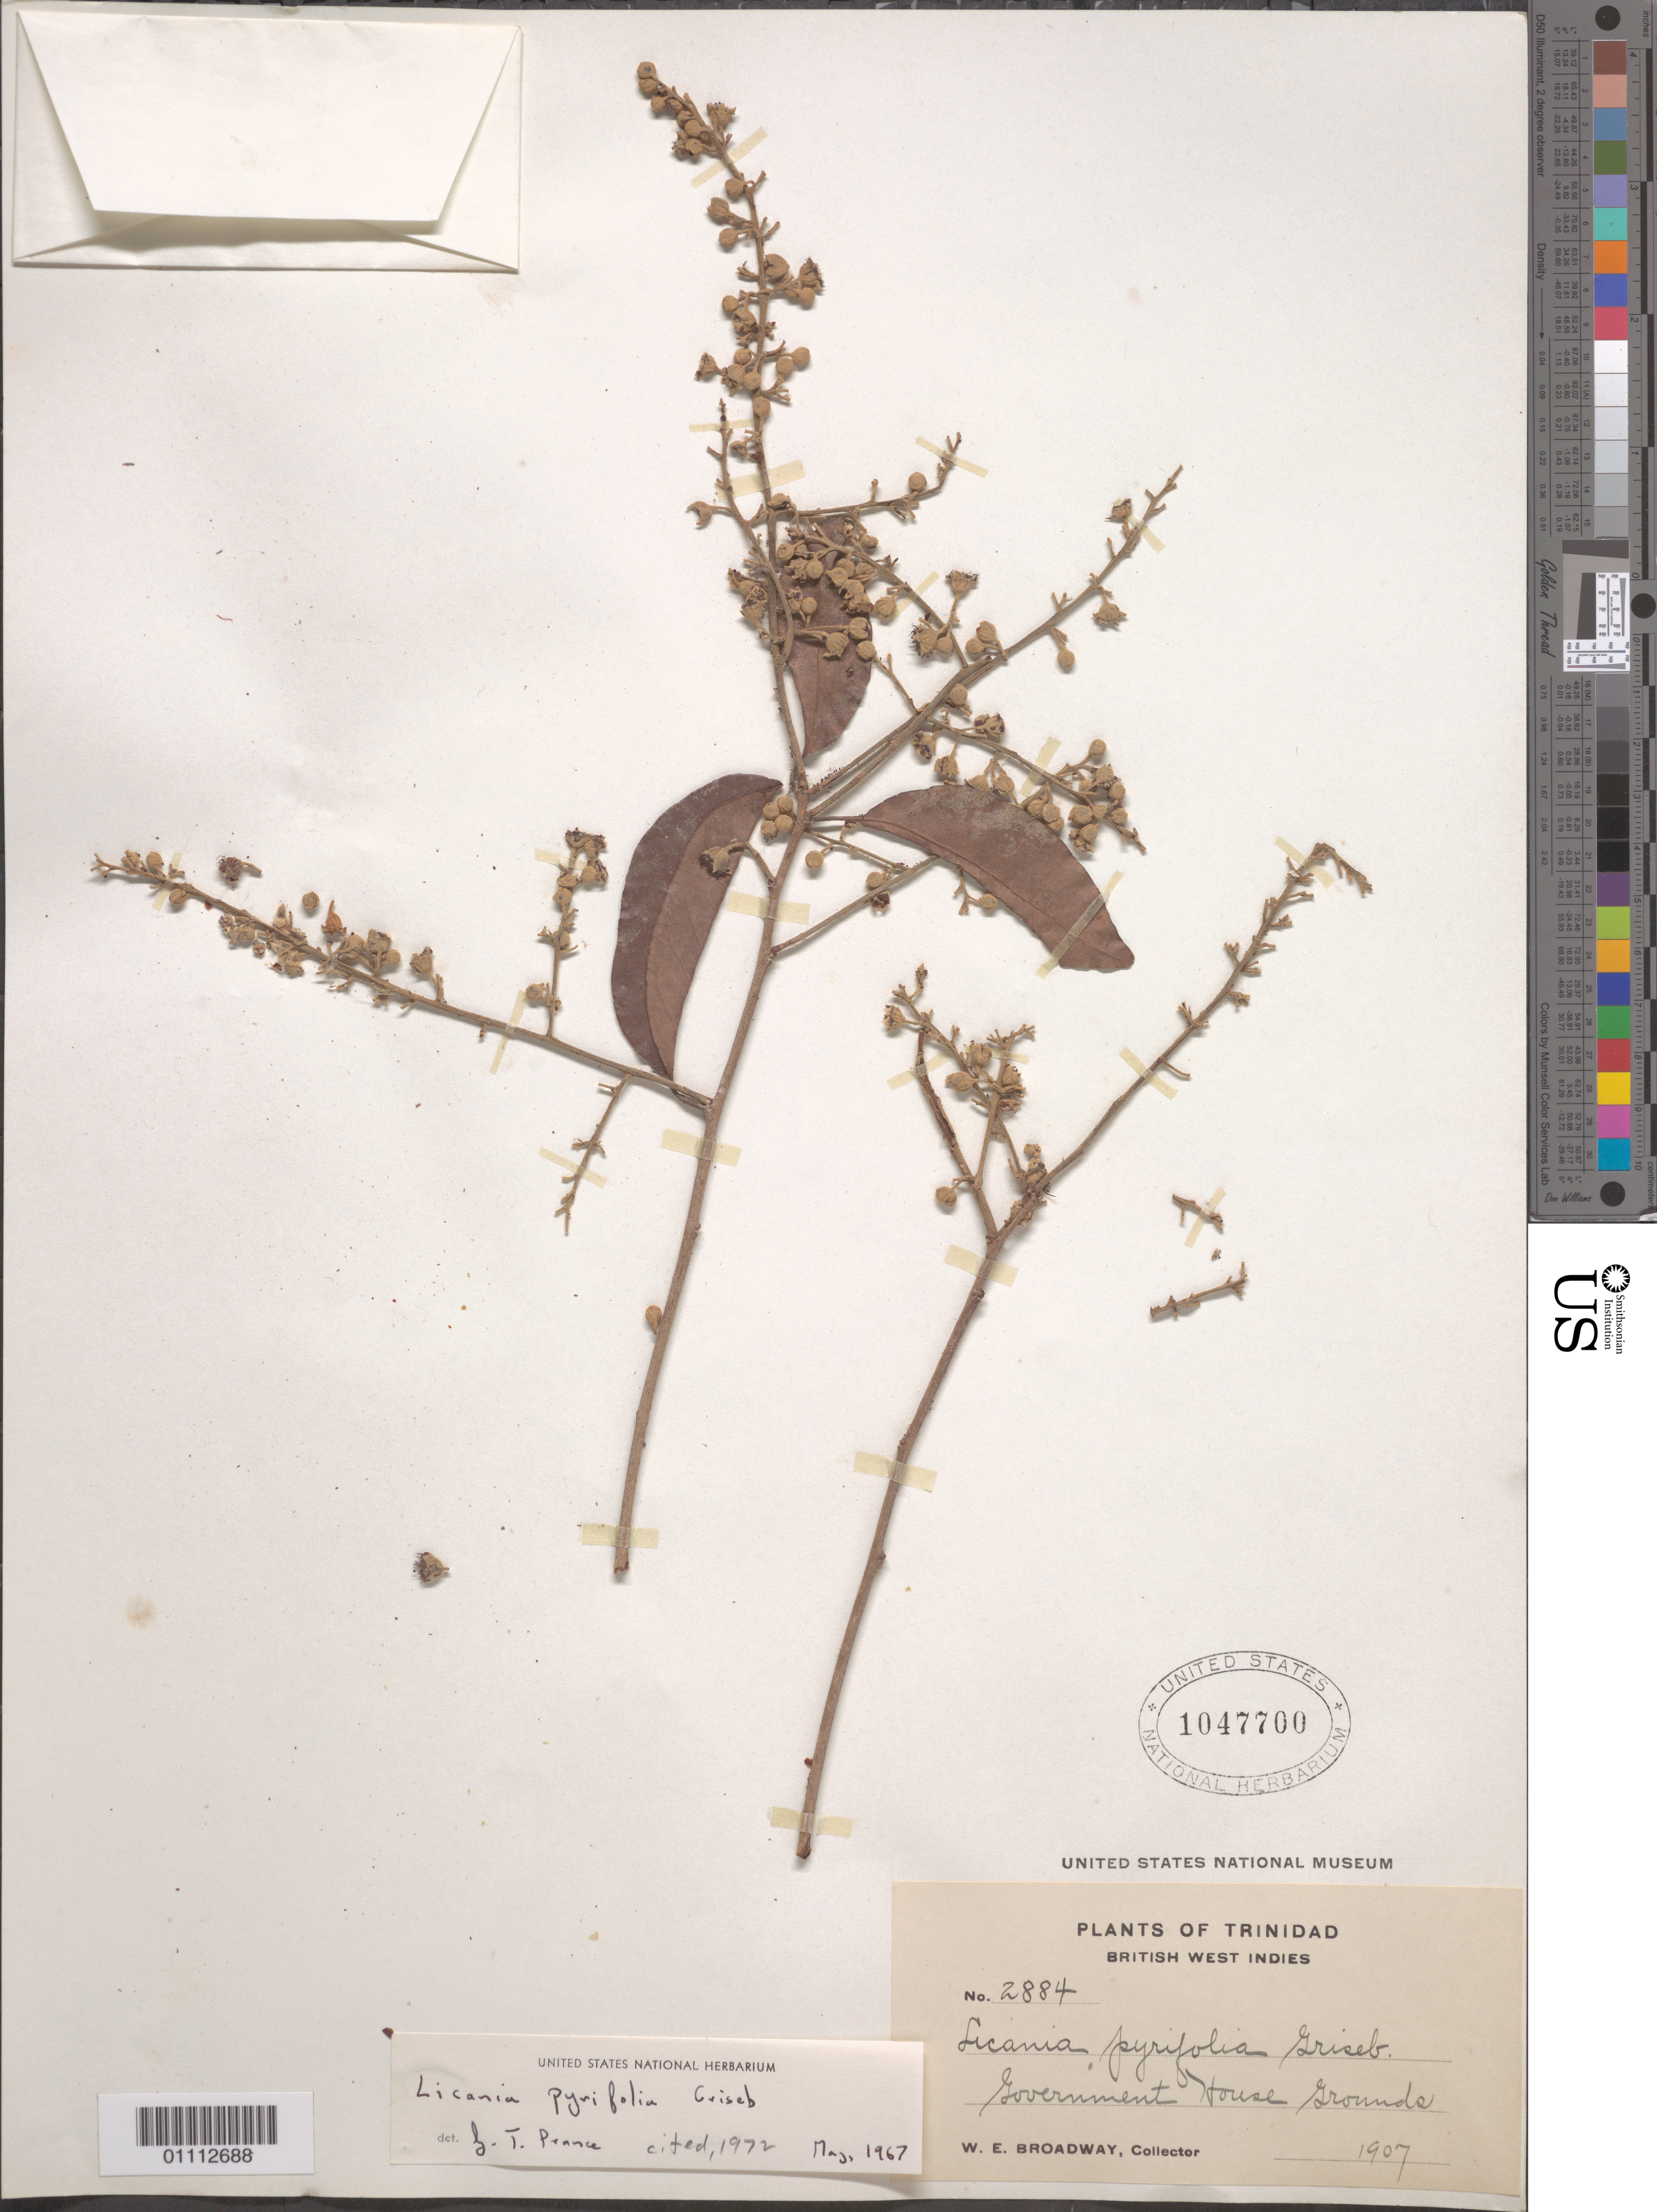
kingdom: Plantae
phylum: Tracheophyta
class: Magnoliopsida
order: Malpighiales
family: Chrysobalanaceae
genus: Moquilea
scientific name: Moquilea pyrifolia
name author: (Griseb.) R.O. Williams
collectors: W. E. Broadway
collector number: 2884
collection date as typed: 1907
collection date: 1907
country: Trinidad and Tobago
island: Trinidad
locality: Government house ground.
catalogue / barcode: US 1047700